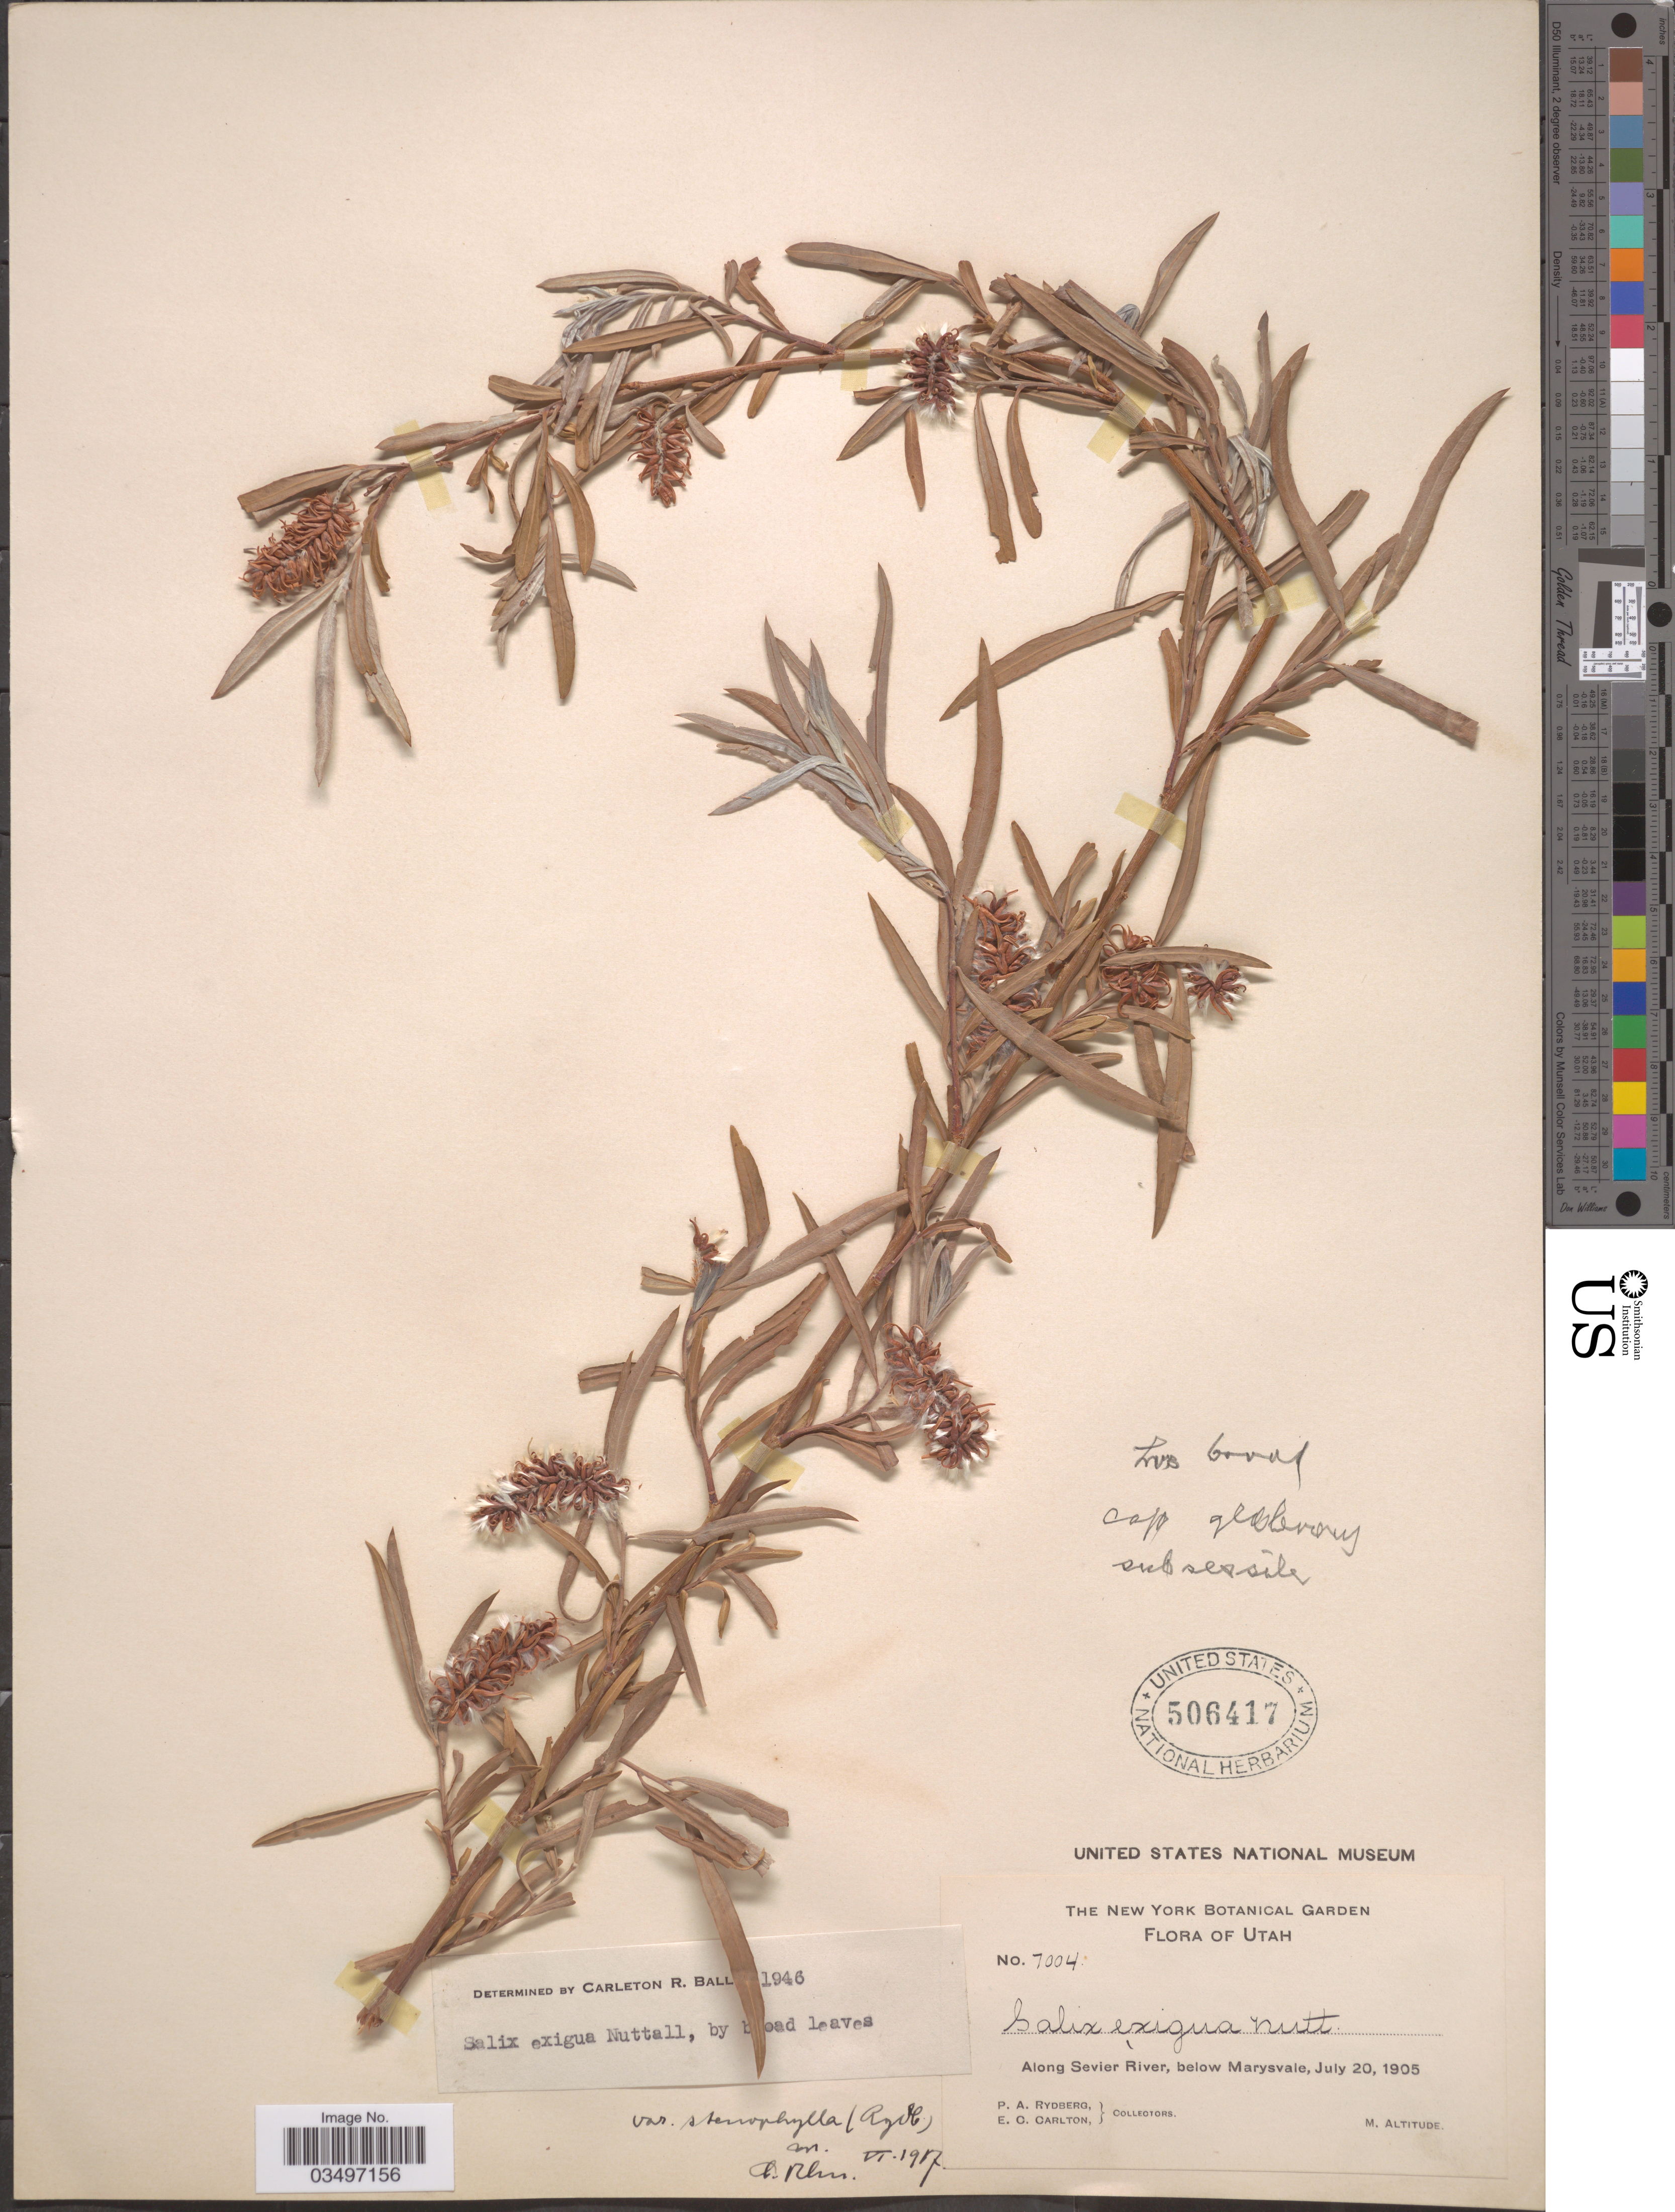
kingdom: Plantae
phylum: Tracheophyta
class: Magnoliopsida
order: Malpighiales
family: Salicaceae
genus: Salix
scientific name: Salix exigua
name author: Nutt.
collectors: P. A. Rydberg & E. Carlton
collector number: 7004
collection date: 1905-07-20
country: United States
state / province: Utah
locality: Along Sevier River, below Marysvale.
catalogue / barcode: US 506417